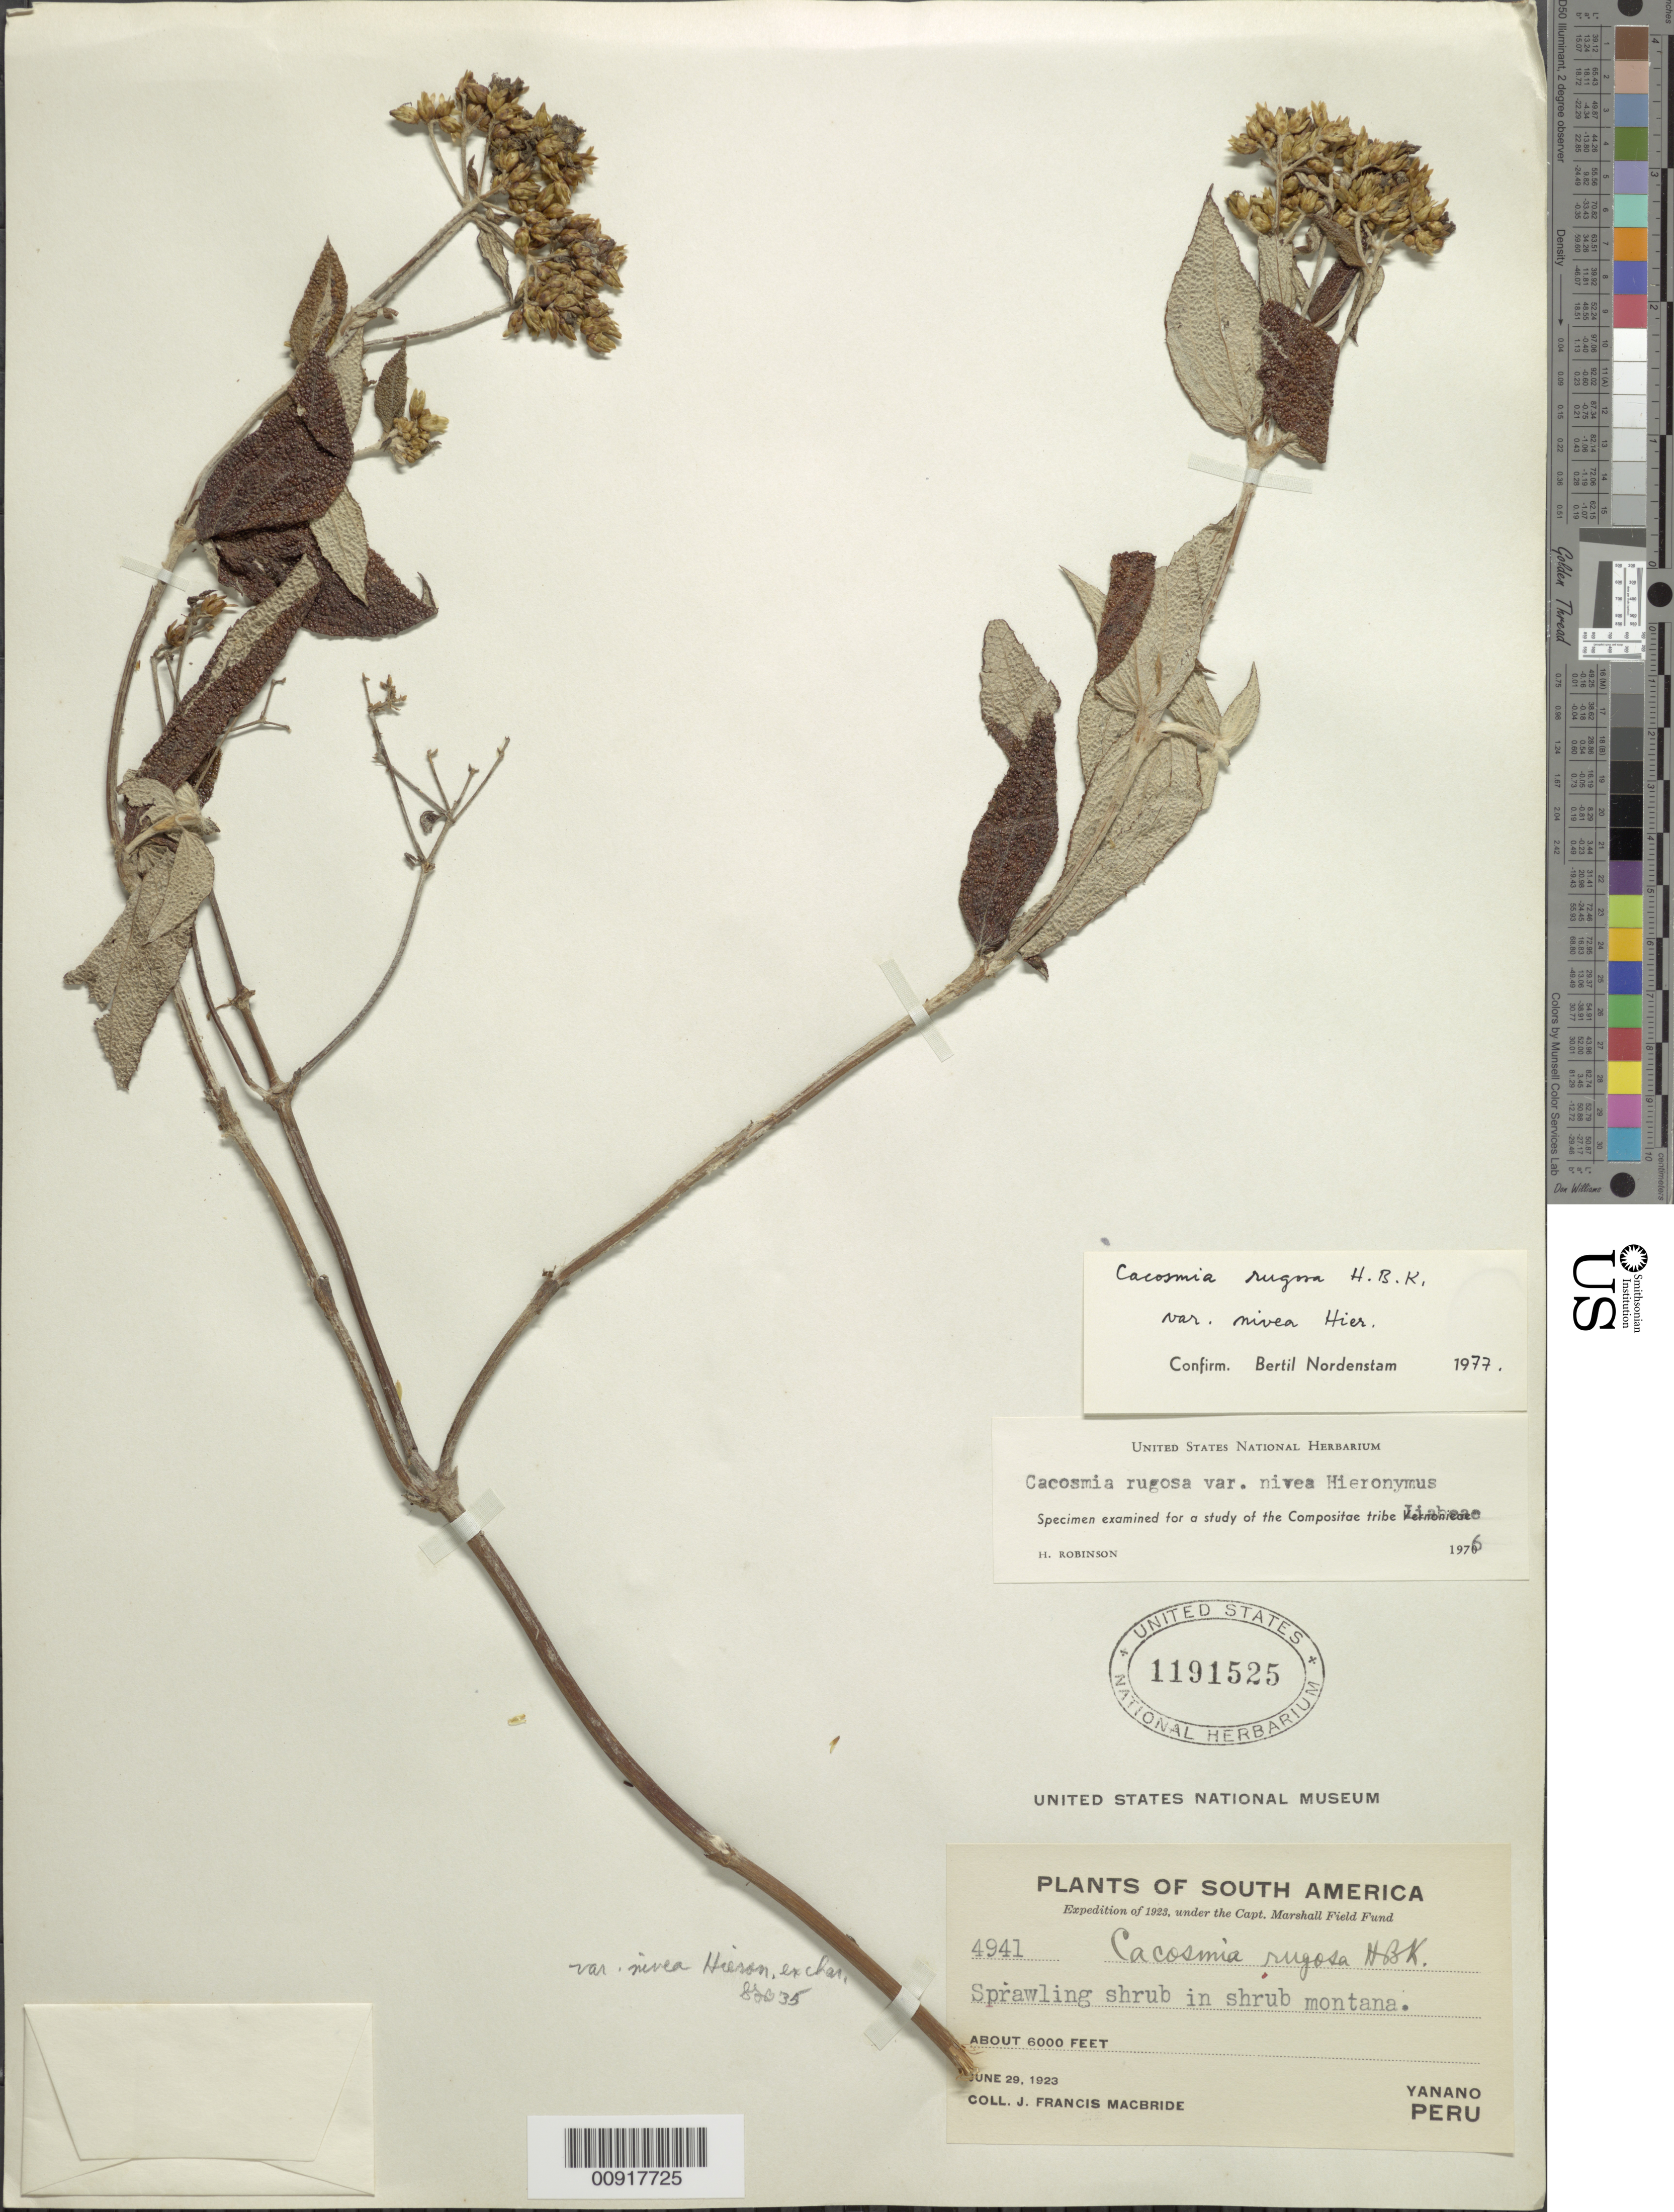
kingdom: Plantae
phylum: Tracheophyta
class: Magnoliopsida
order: Asterales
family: Asteraceae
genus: Cacosmia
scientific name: Cacosmia rugosa var. nivea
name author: Hieron.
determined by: Nordenstam, R. B.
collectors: J. F. Macbride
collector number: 4941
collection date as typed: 29 June 1923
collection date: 1923-06-29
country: Peru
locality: Yanano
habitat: Shrub montana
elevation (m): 1829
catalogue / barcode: US 1191525